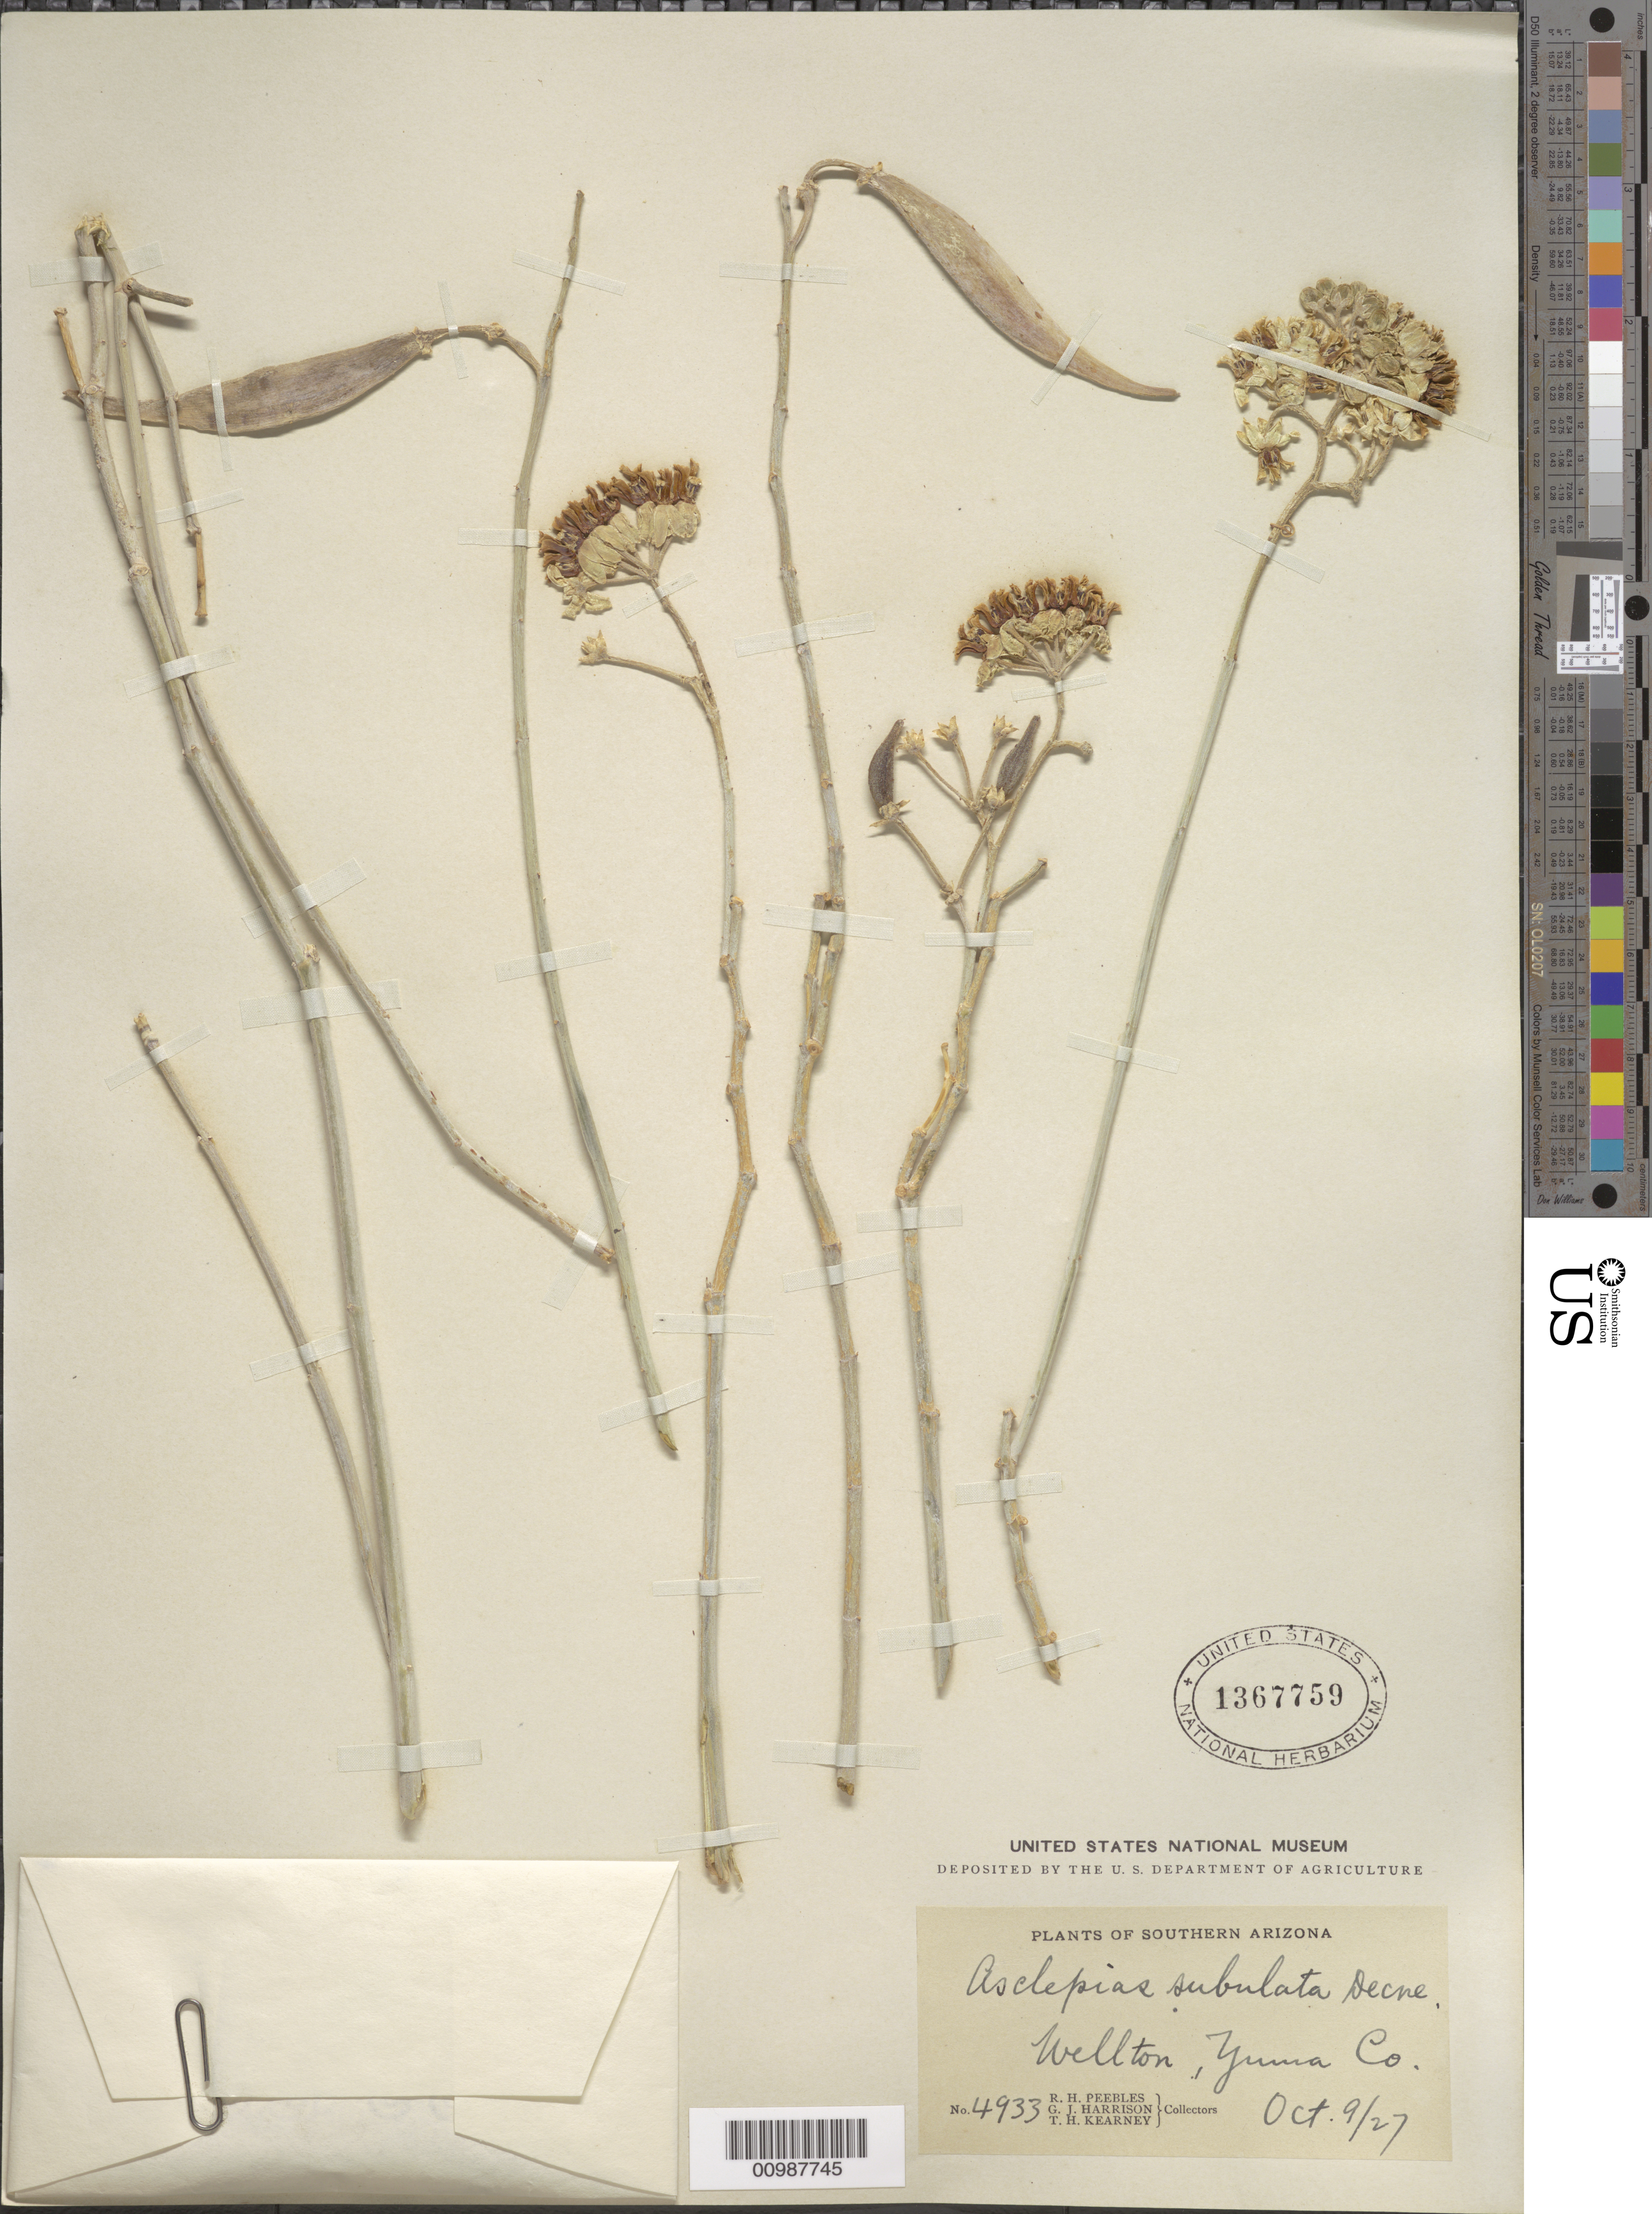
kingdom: Plantae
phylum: Tracheophyta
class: Magnoliopsida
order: Gentianales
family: Apocynaceae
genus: Asclepias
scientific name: Asclepias subulata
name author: Decne.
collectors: R. H. Peebles & G. J. Harrison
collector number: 4933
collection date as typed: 09 Oct 1927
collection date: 1927-10-09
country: United States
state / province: Arizona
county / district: Yuma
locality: Wellton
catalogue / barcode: US 1367759